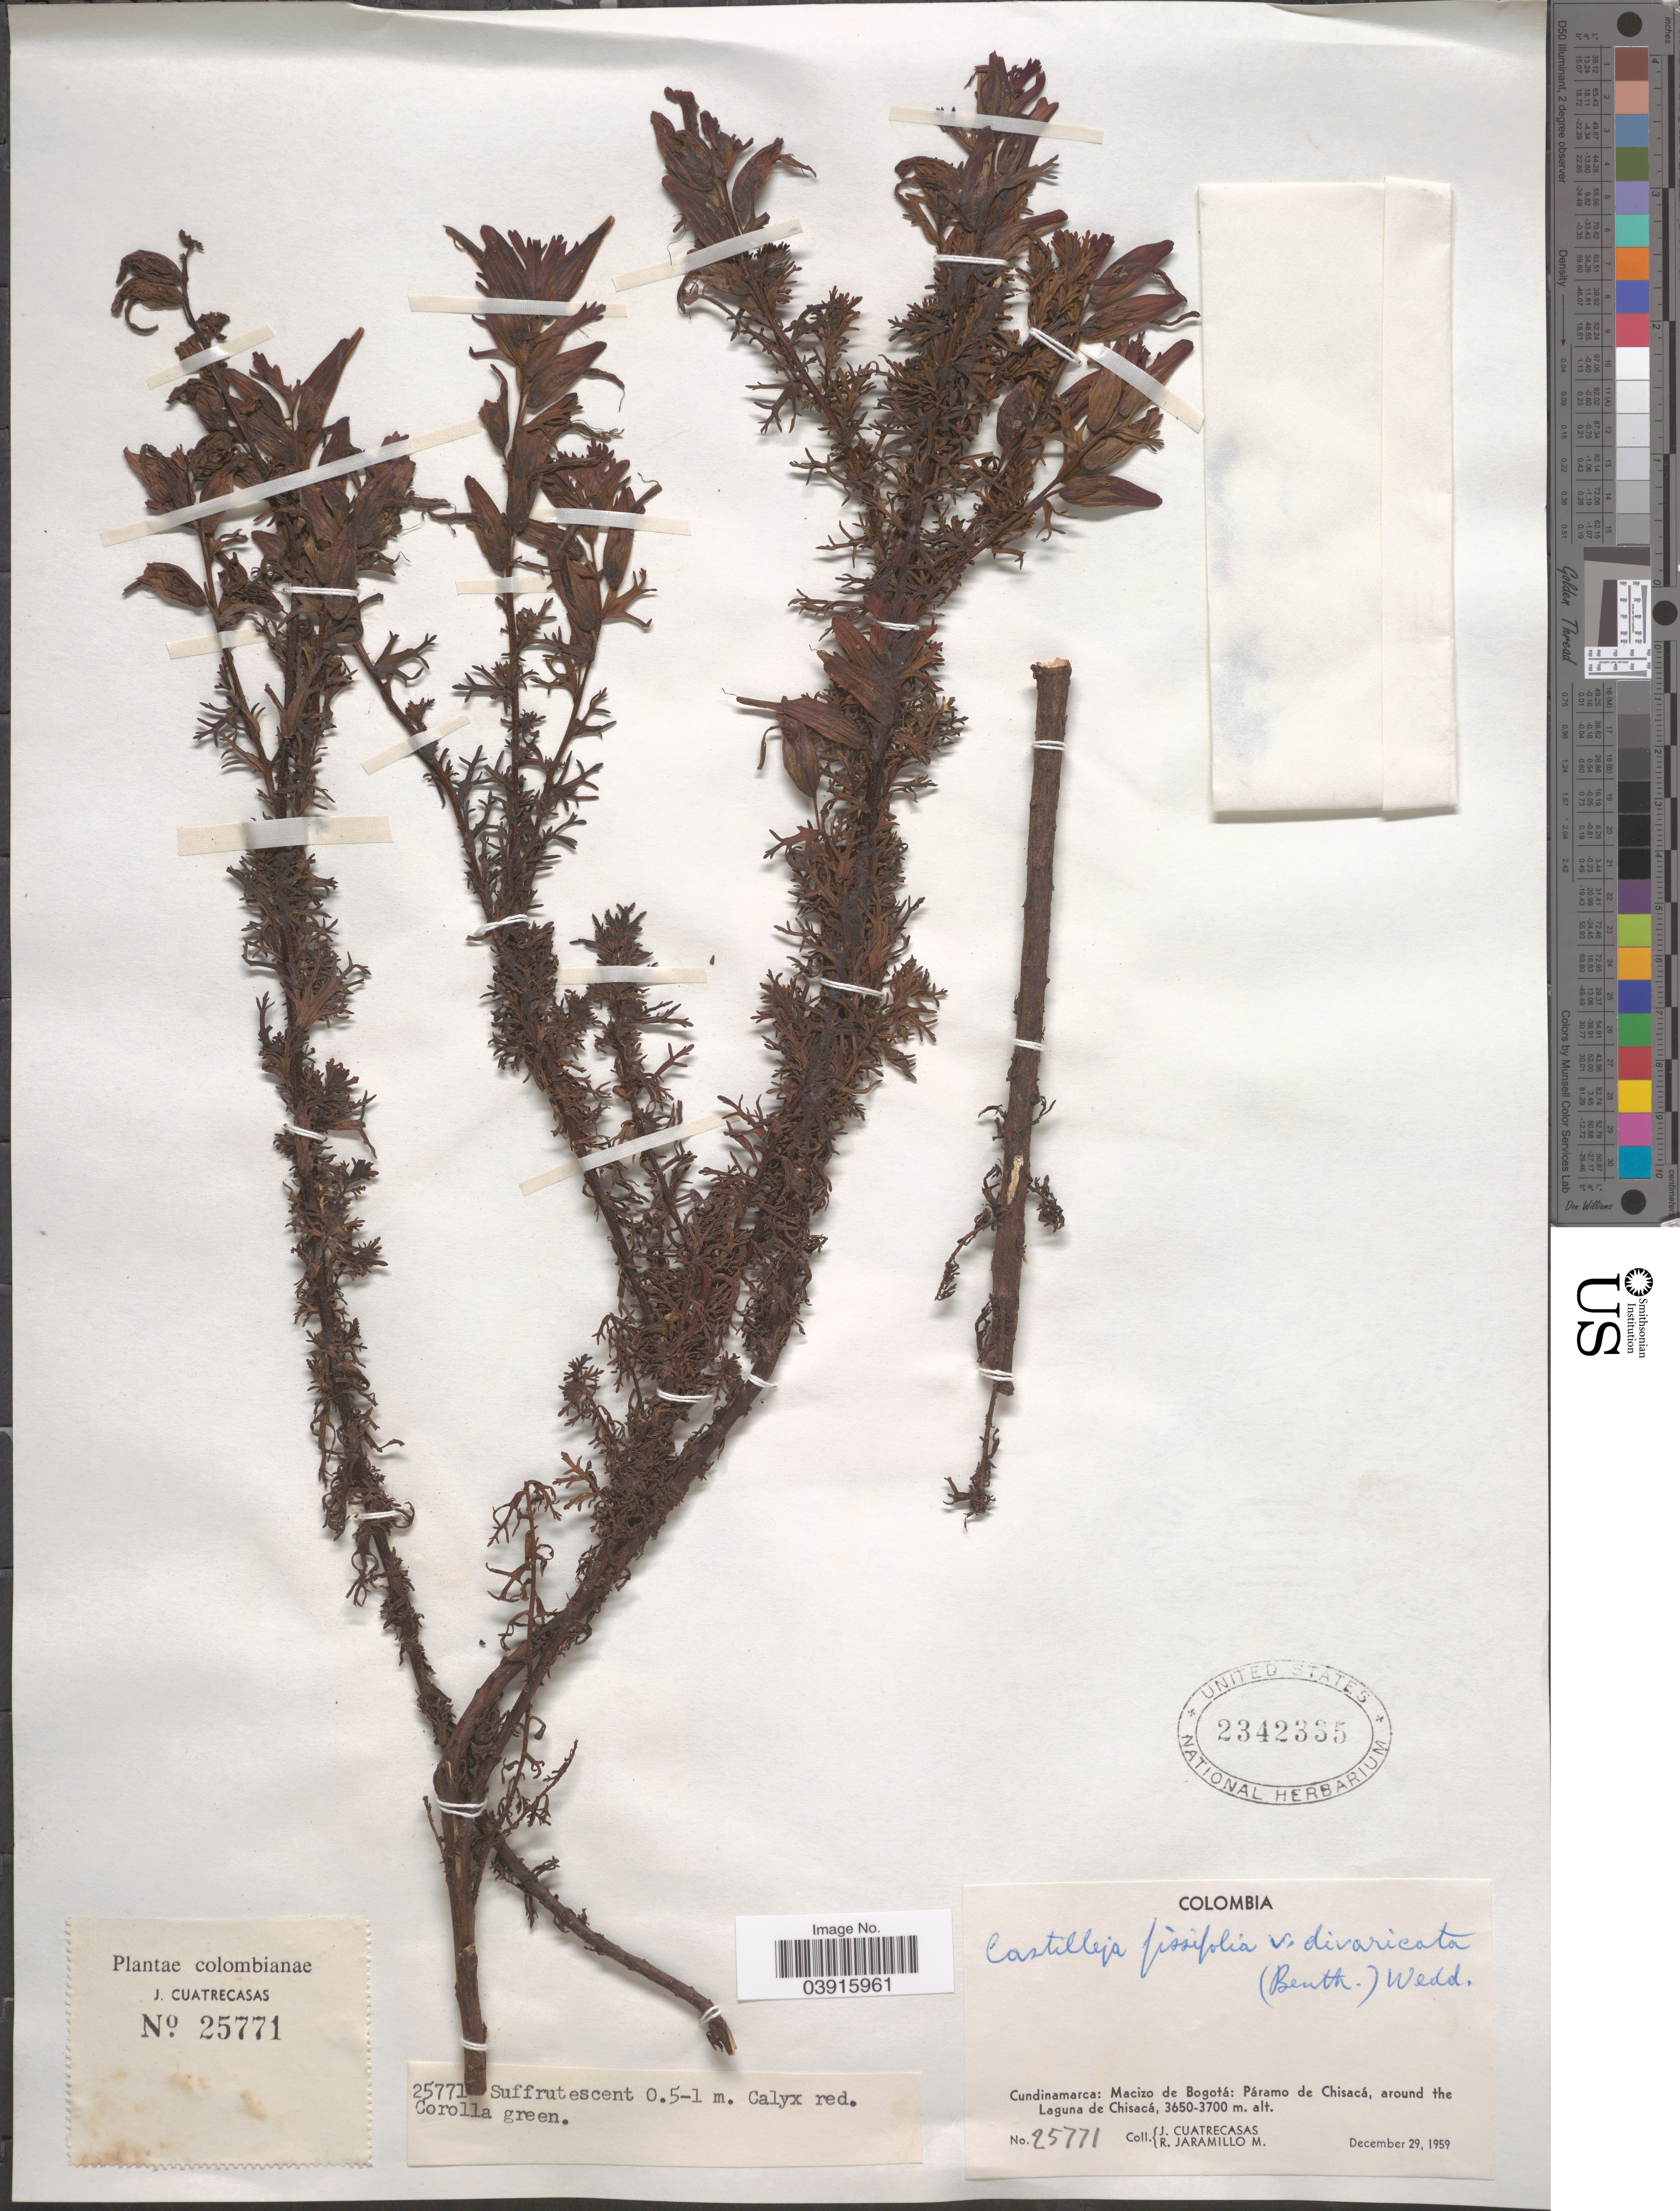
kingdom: Plantae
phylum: Tracheophyta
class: Magnoliopsida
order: Lamiales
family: Orobanchaceae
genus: Castilleja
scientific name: Castilleja divaricata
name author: Benth.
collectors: J. Cuatrecasas & R. Jaramillo M.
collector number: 25771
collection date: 1959-12-29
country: Colombia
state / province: Cundinamarca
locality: Macizo de Bogotá: Páramo de Chisacá, around the Laguna de Chisacá.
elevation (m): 3650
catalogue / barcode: US 2342335